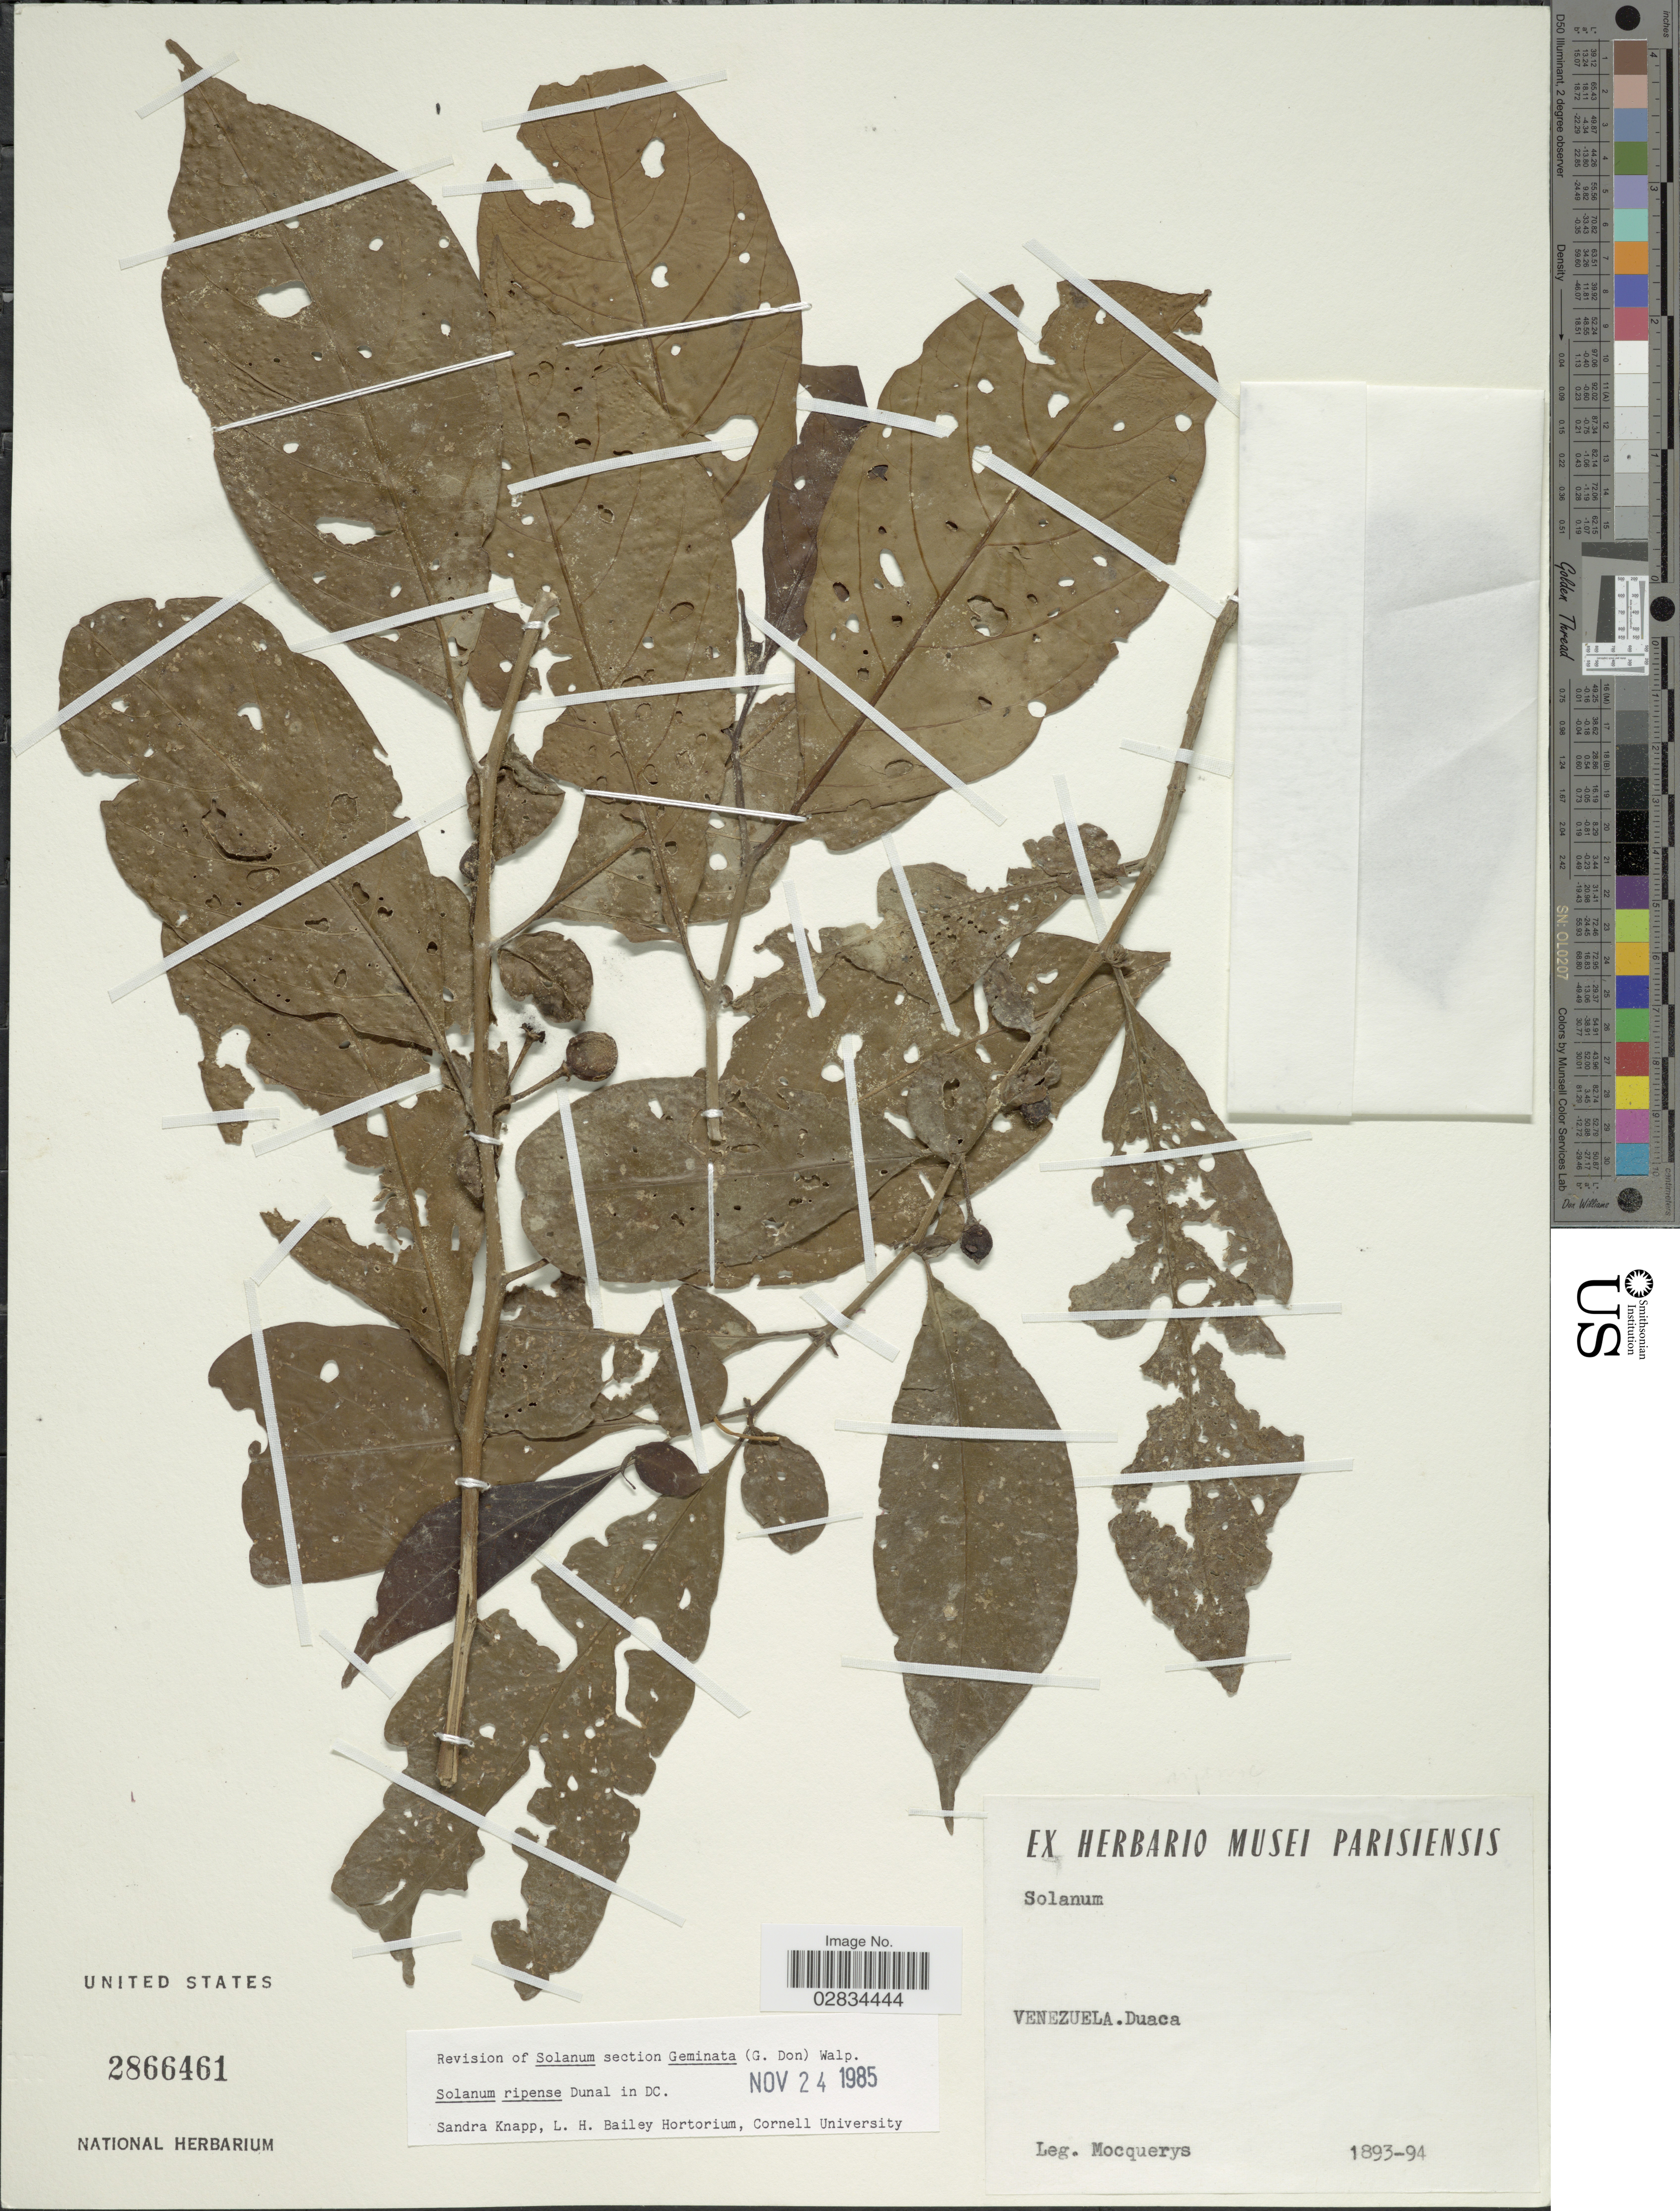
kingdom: Plantae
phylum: Tracheophyta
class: Magnoliopsida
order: Solanales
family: Solanaceae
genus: Solanum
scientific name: Solanum ripense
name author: Dunal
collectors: A. Mocquerys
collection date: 1893/1894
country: Venezuela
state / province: Lara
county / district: Crespo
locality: Duaca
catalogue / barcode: US 2866461